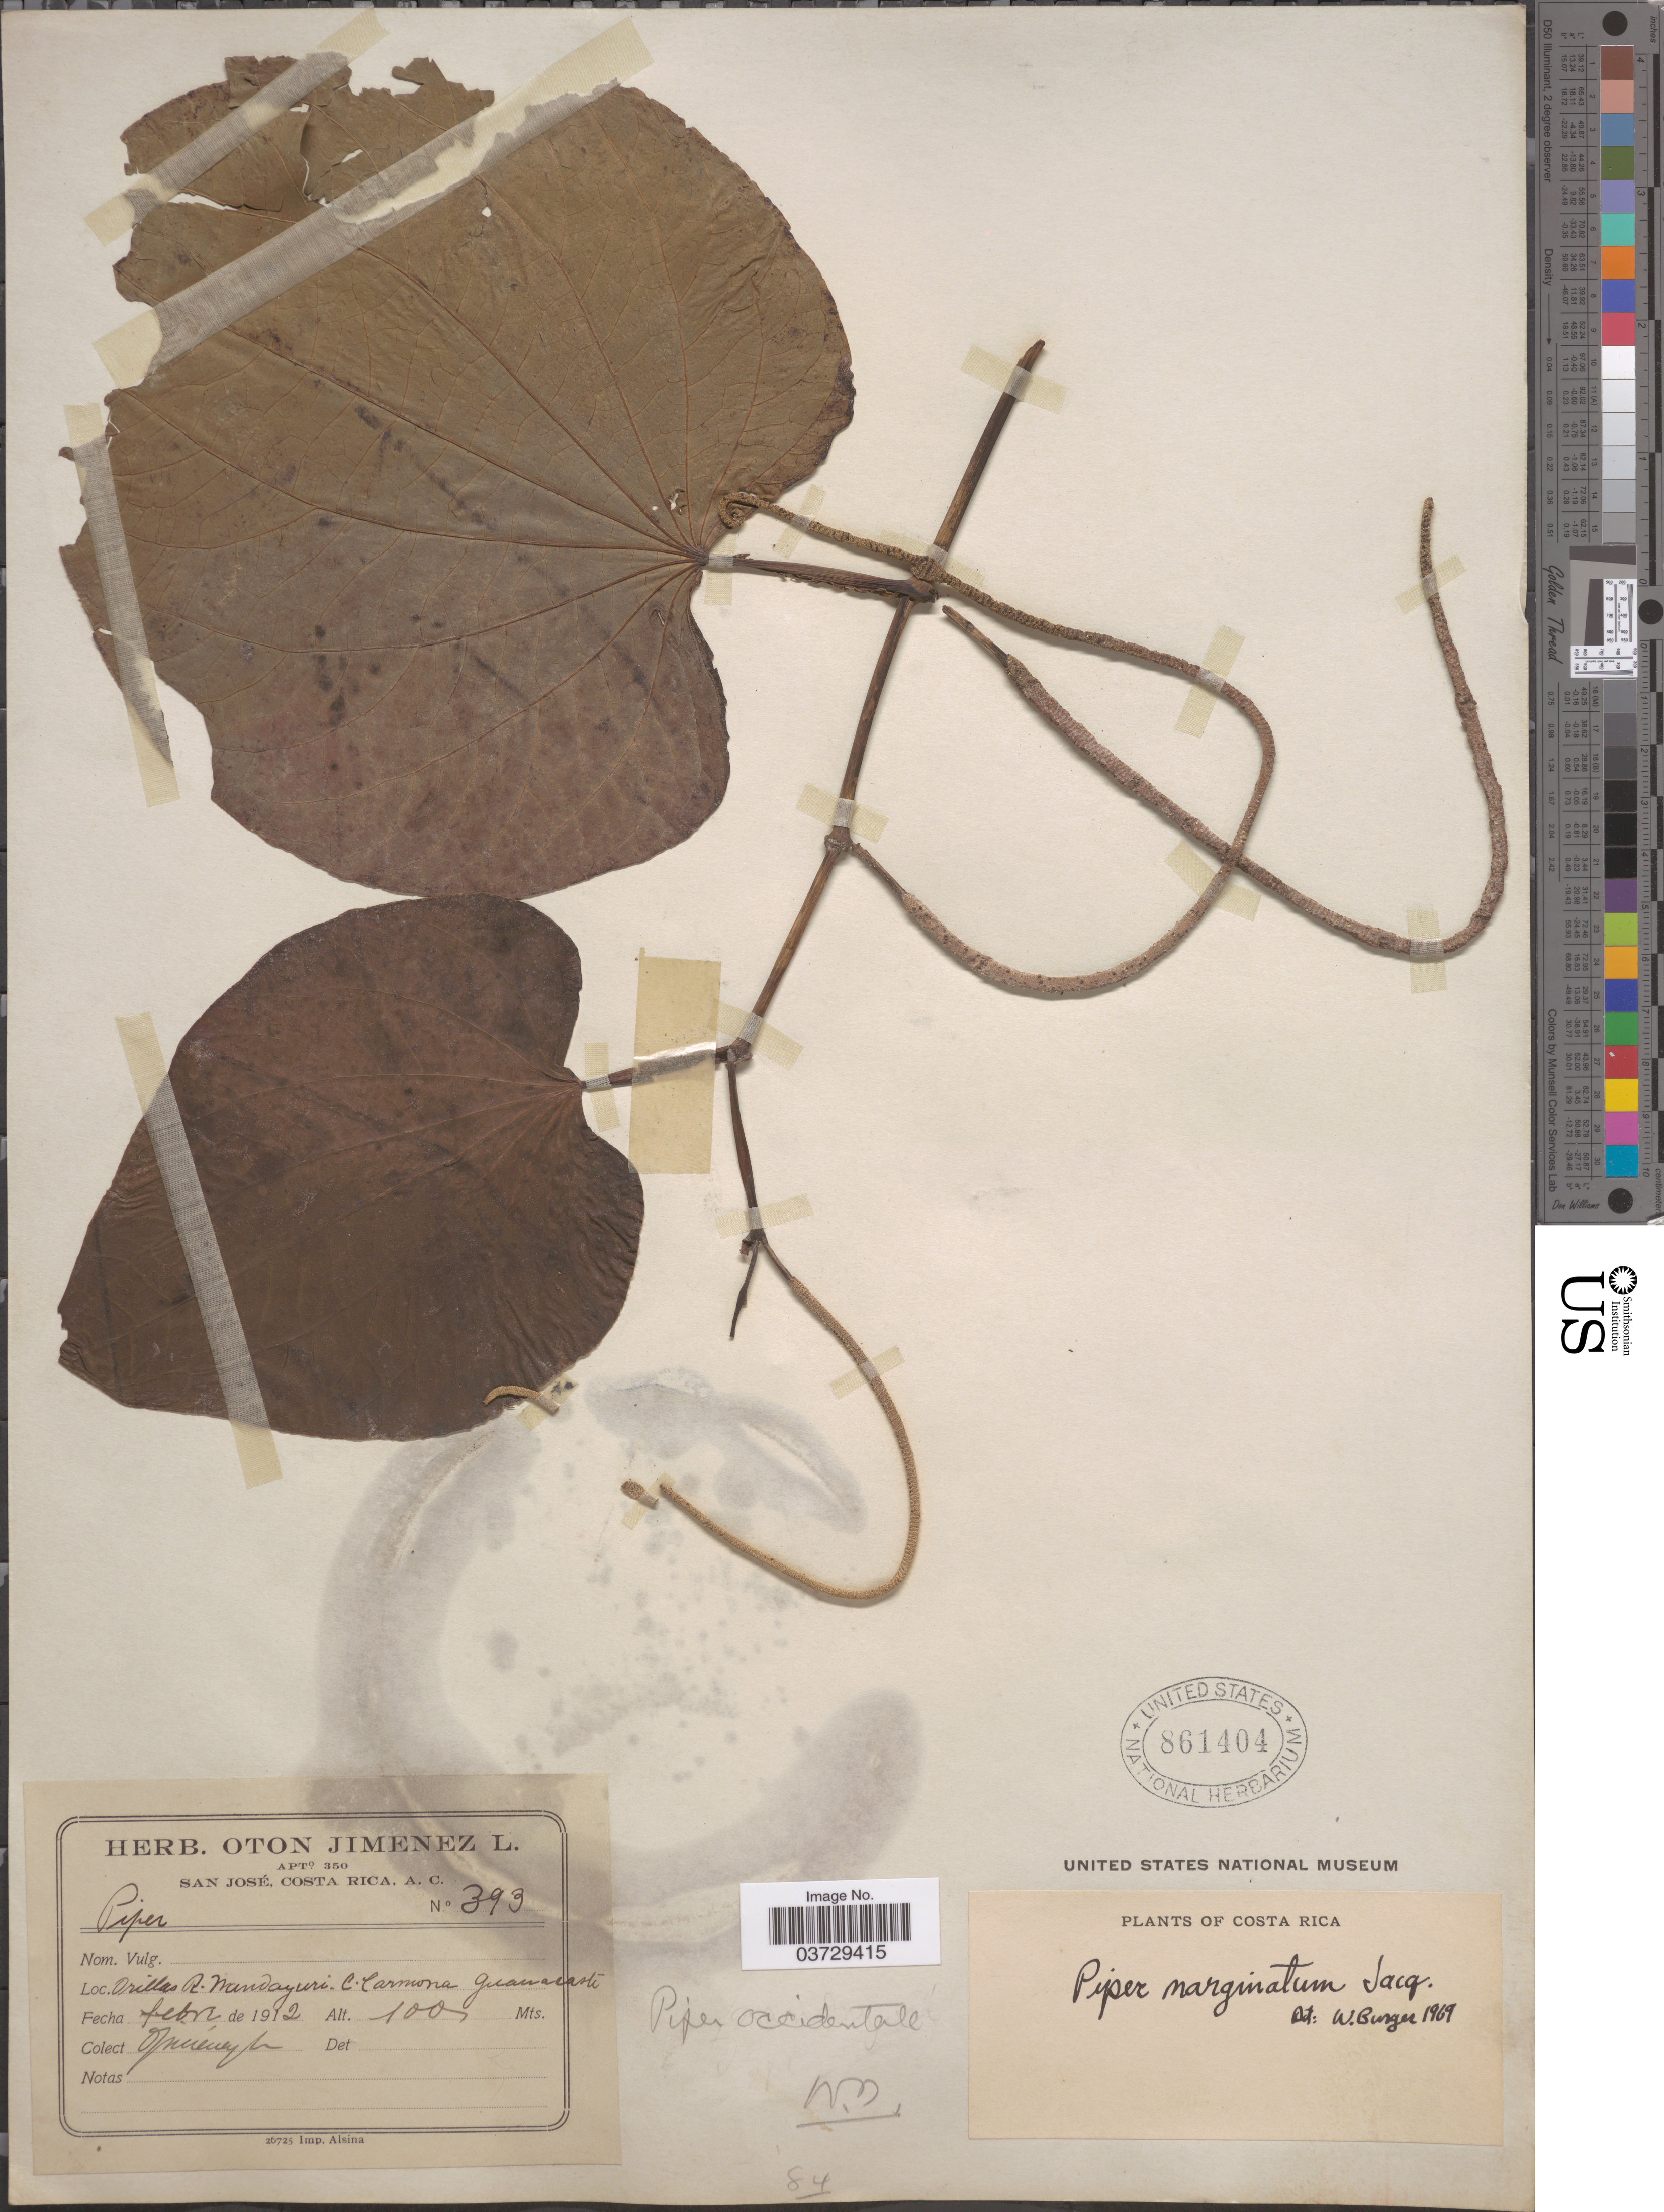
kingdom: Plantae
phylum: Tracheophyta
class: Magnoliopsida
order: Piperales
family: Piperaceae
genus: Piper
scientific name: Piper marginatum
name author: Jacq.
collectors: O. Jiménez L.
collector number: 393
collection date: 1912-02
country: Costa Rica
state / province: Guanacaste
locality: Orillas R. Nandayuri. C. Carmona.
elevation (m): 100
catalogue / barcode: US 861404